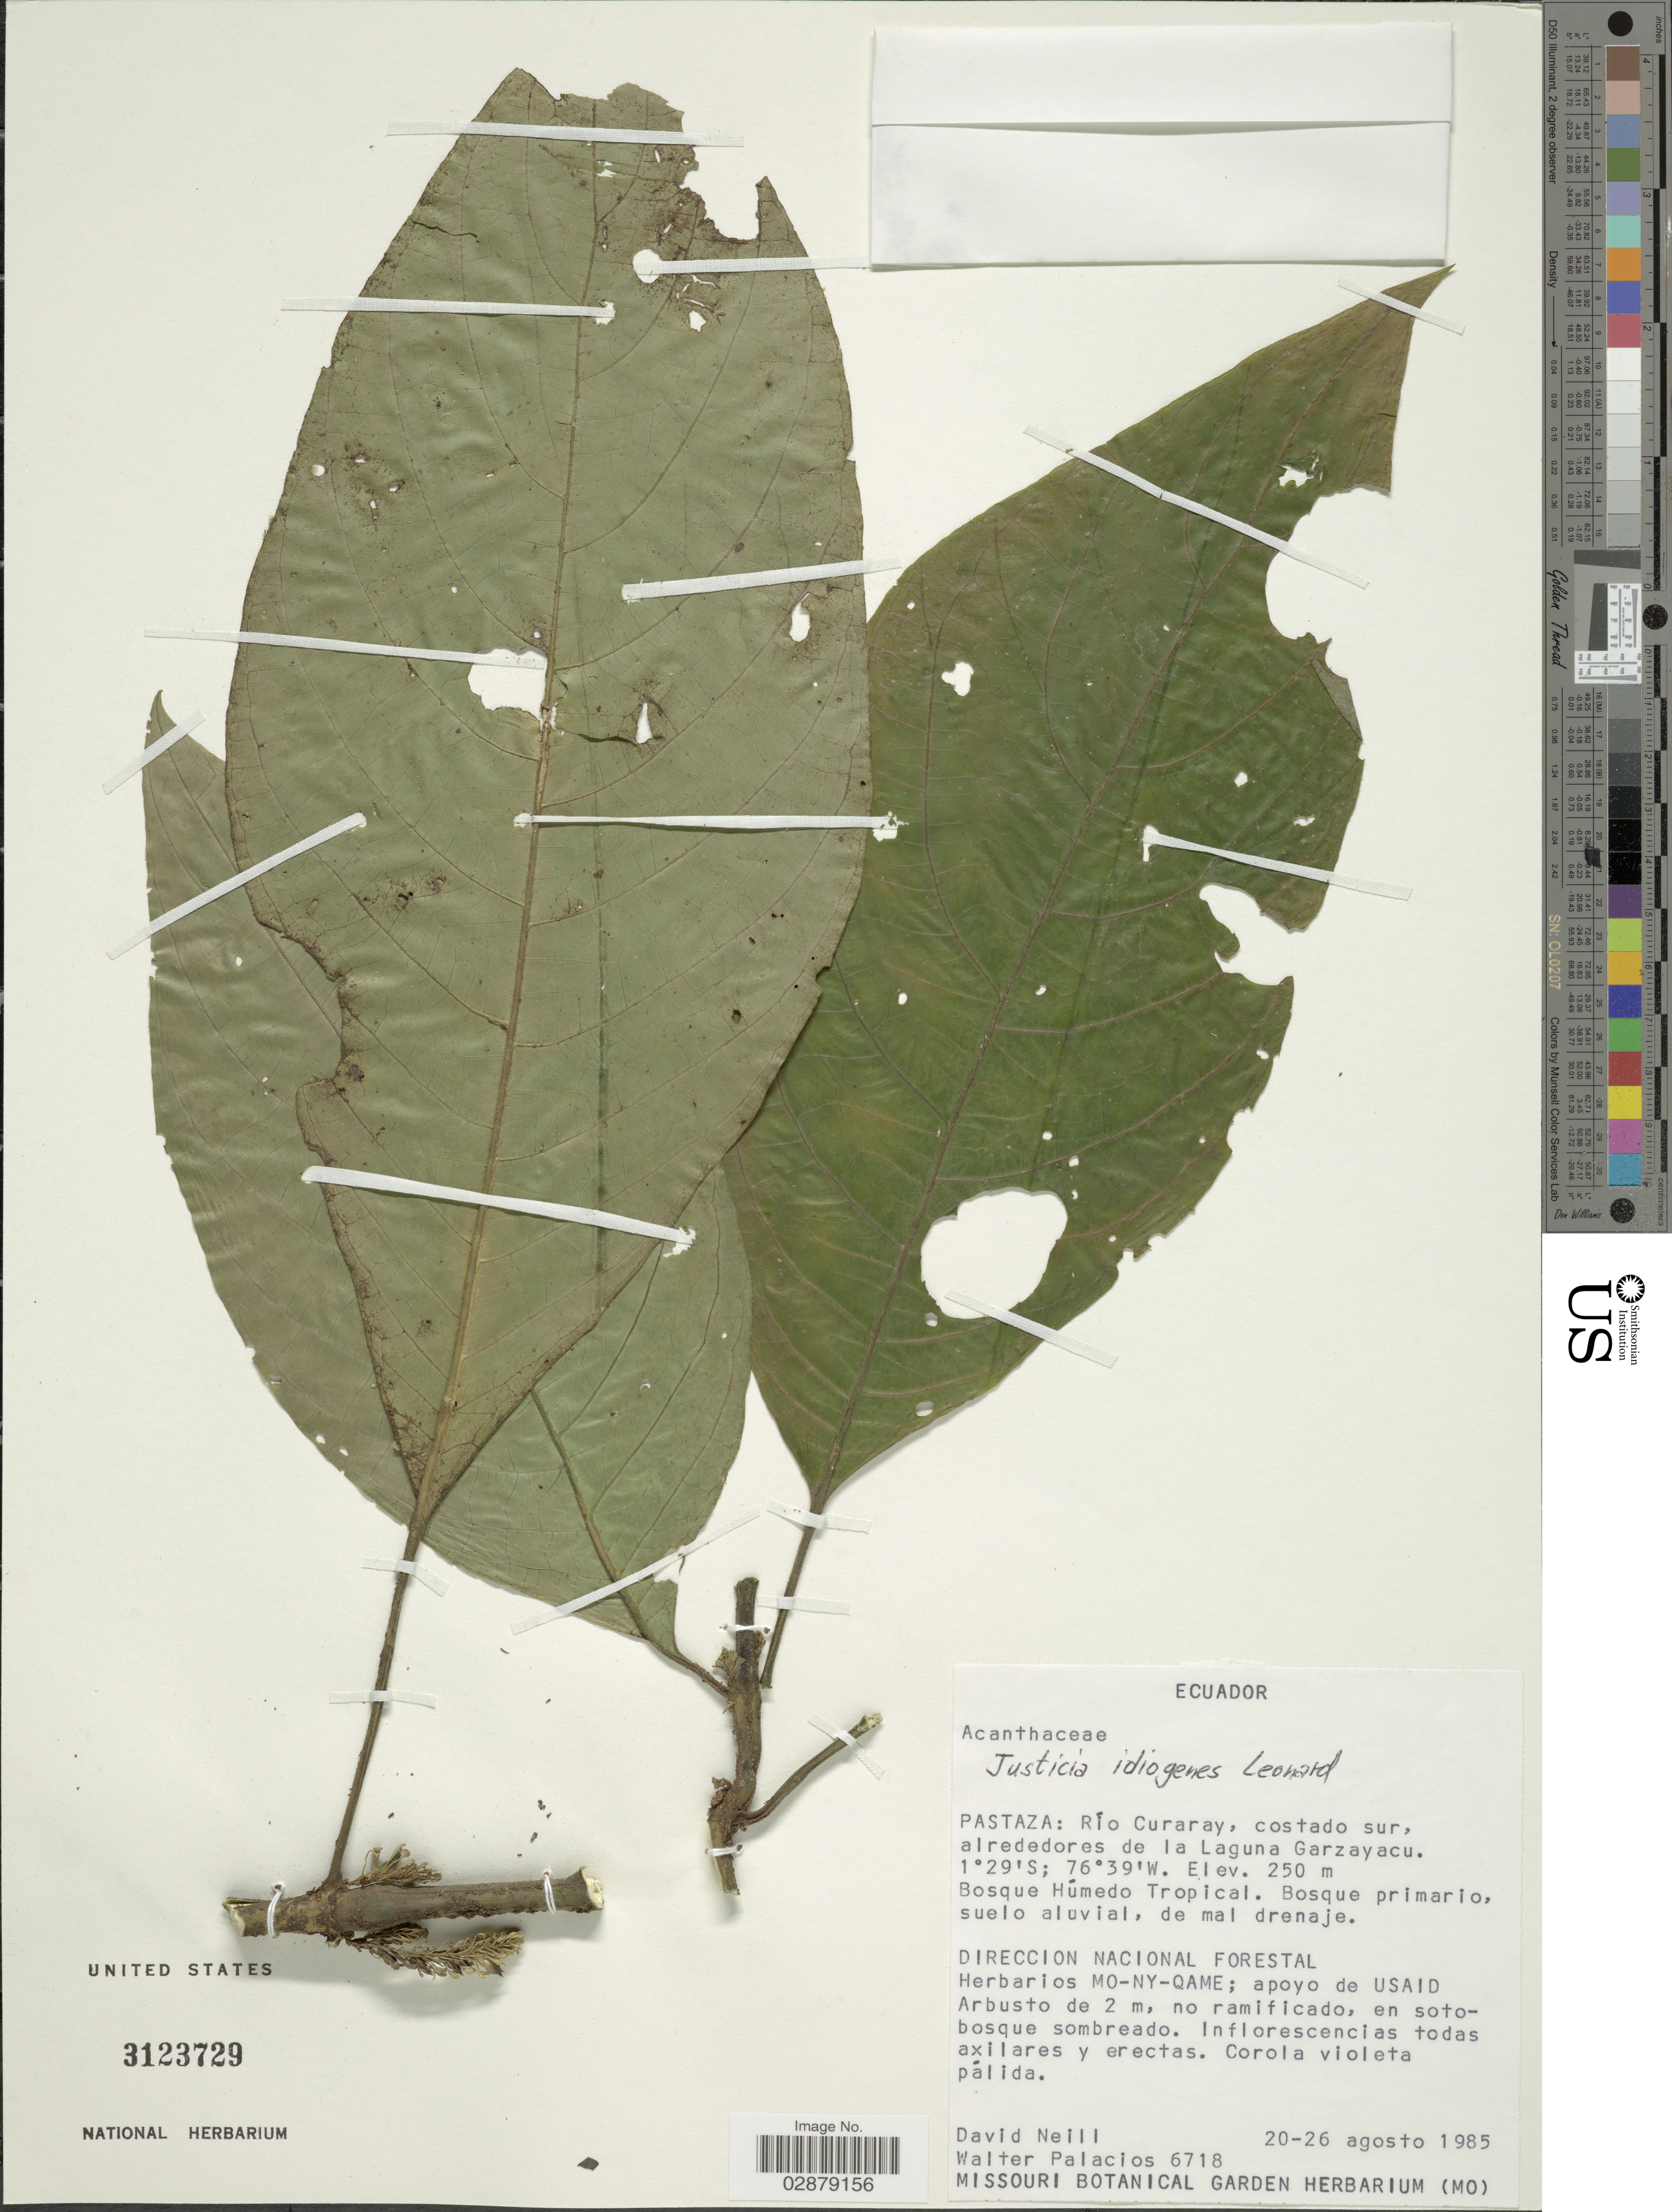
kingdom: Plantae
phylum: Tracheophyta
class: Magnoliopsida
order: Lamiales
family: Acanthaceae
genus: Justicia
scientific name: Justicia idiogenes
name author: Leonard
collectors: D. A. Neill & W. Palacios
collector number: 6718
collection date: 1985-08-20/1985-08-26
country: Ecuador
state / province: Pastaza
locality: Río Curaray, costado sur, alrededores de la Laguna Garzayacu.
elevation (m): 250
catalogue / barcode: US 3123729